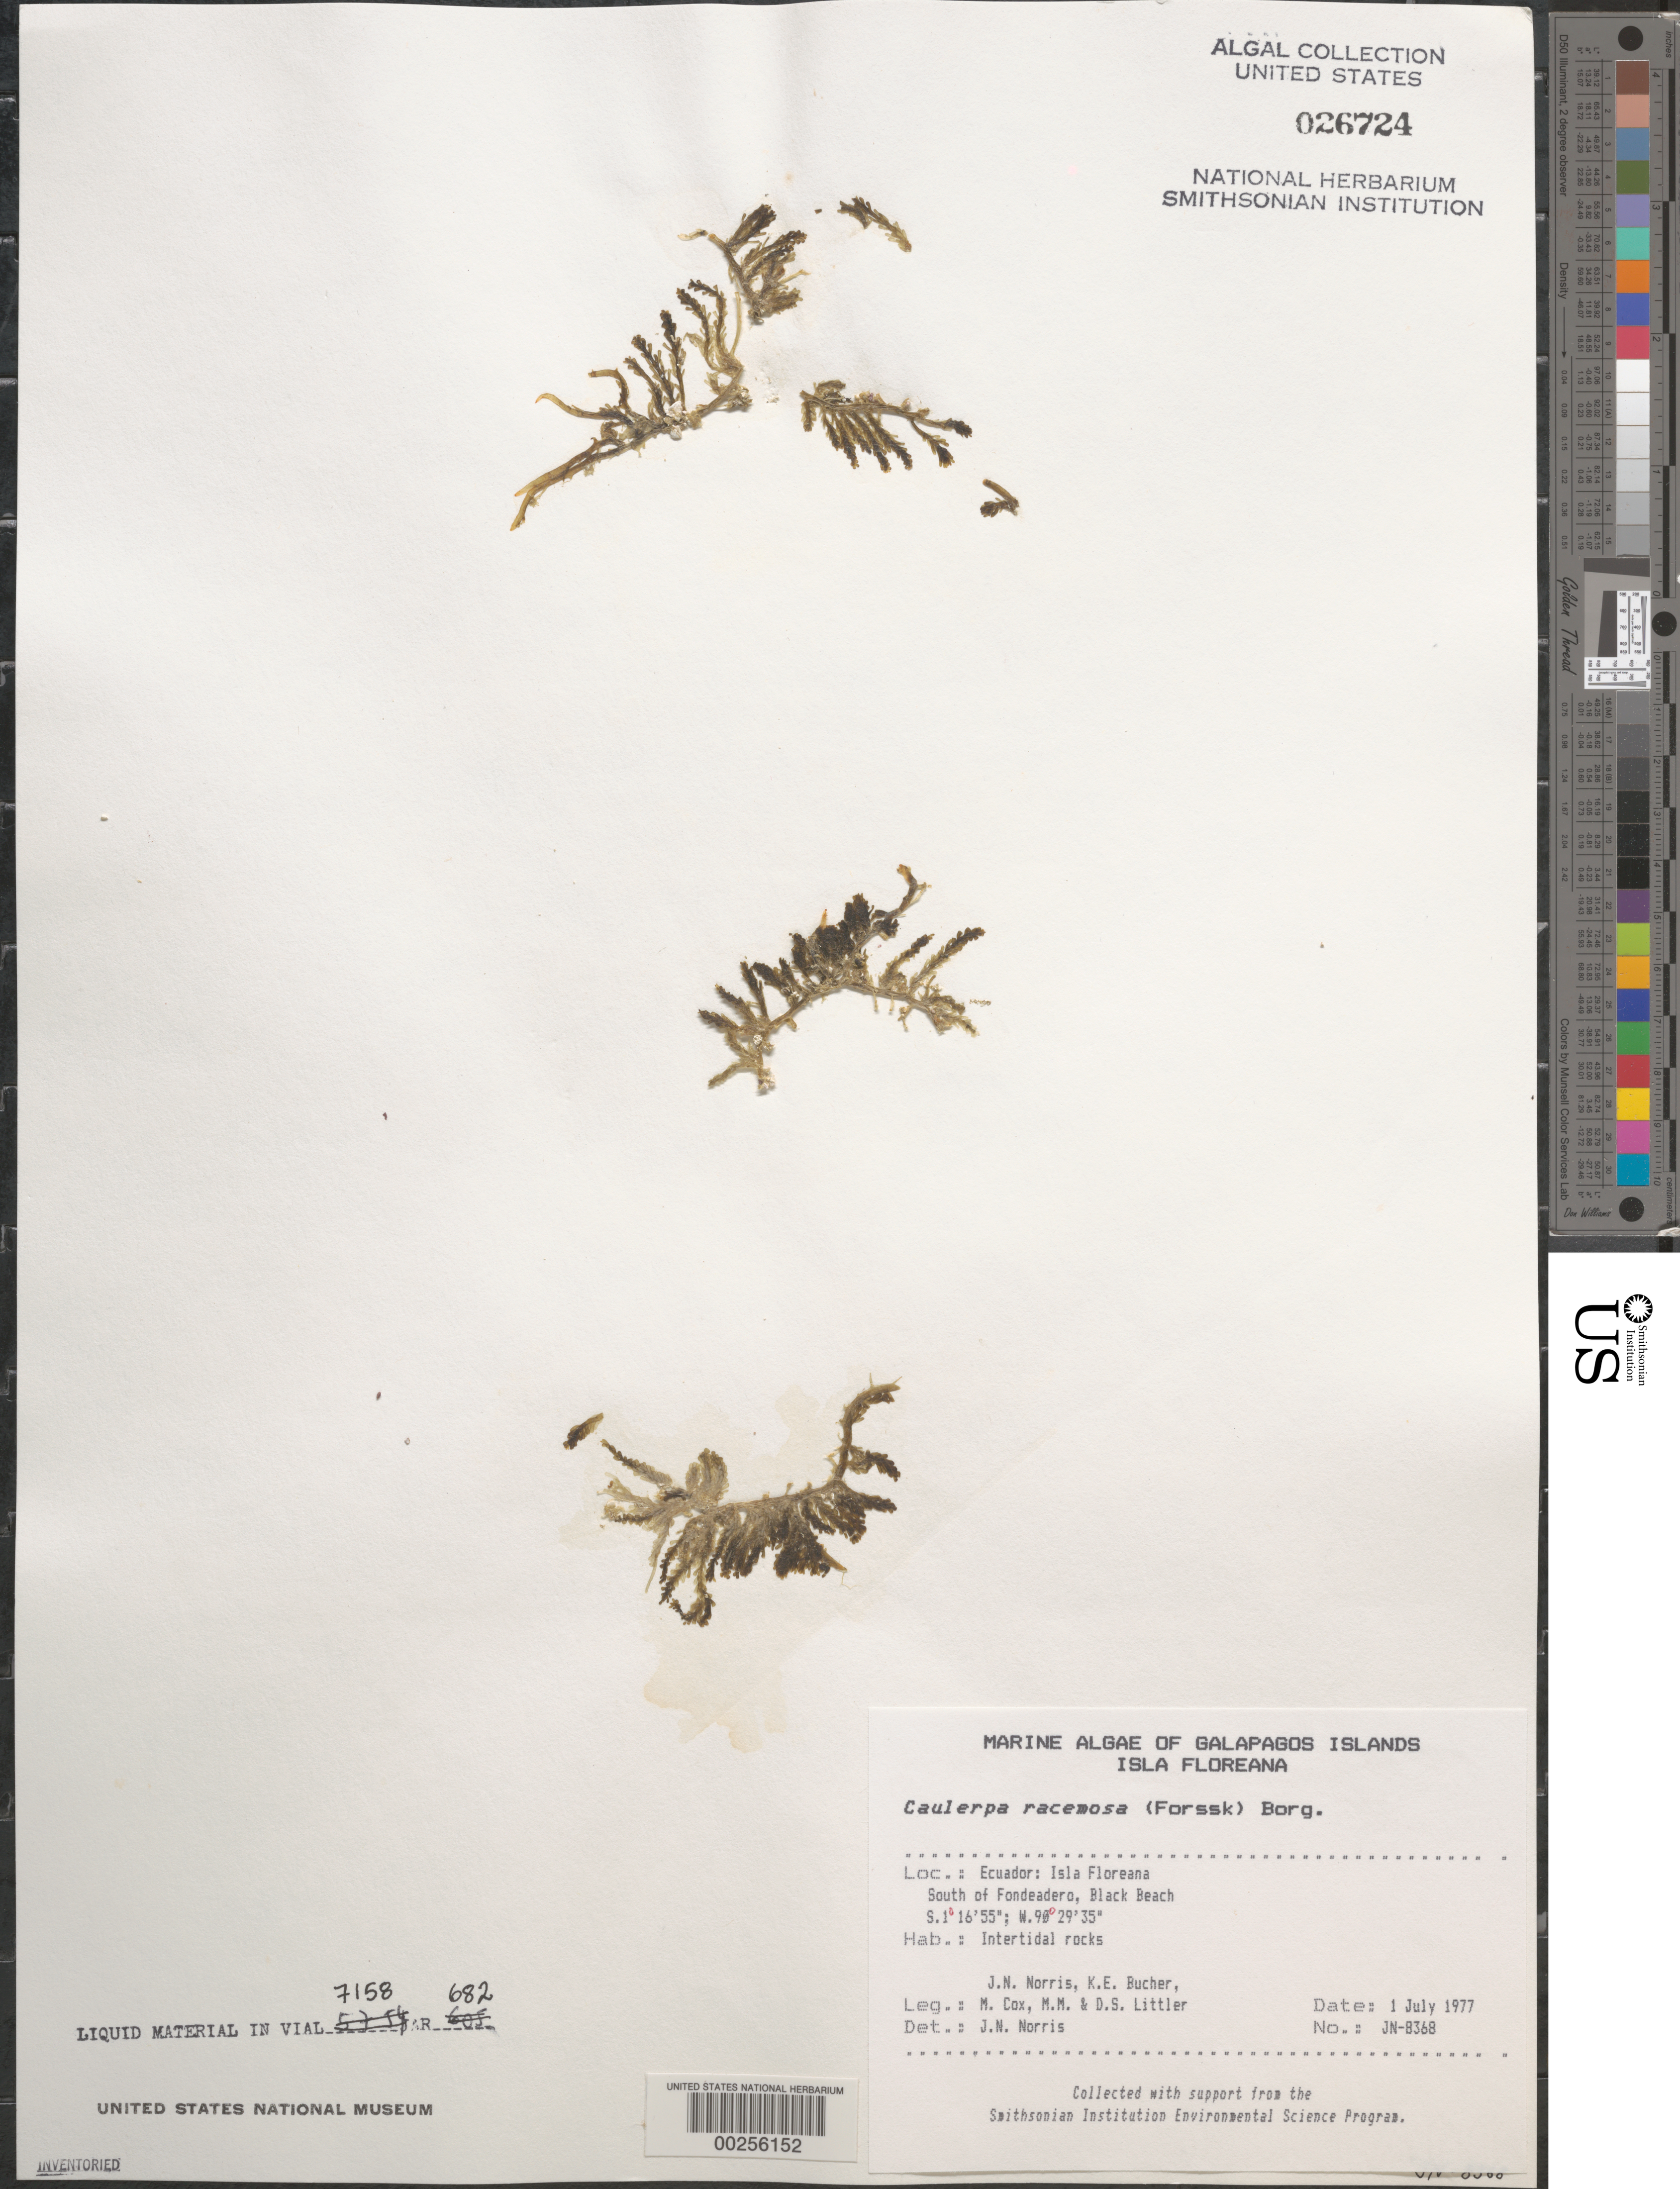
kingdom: Plantae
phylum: Chlorophyta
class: Ulvophyceae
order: Bryopsidales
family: Caulerpaceae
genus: Caulerpa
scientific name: Caulerpa racemosa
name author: (Forssk.) J. Agardh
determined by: Norris, James N.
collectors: J. N. Norris, K. E. Bucher, M. Cox, M. M. Littler & D. S. Littler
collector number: JN-8368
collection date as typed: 01 Jul 1977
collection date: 1977-07-01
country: Ecuador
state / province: Colón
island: Floreana [Charles, Santa Maria]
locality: Black Beach south of Fondeadero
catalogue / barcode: US 26724